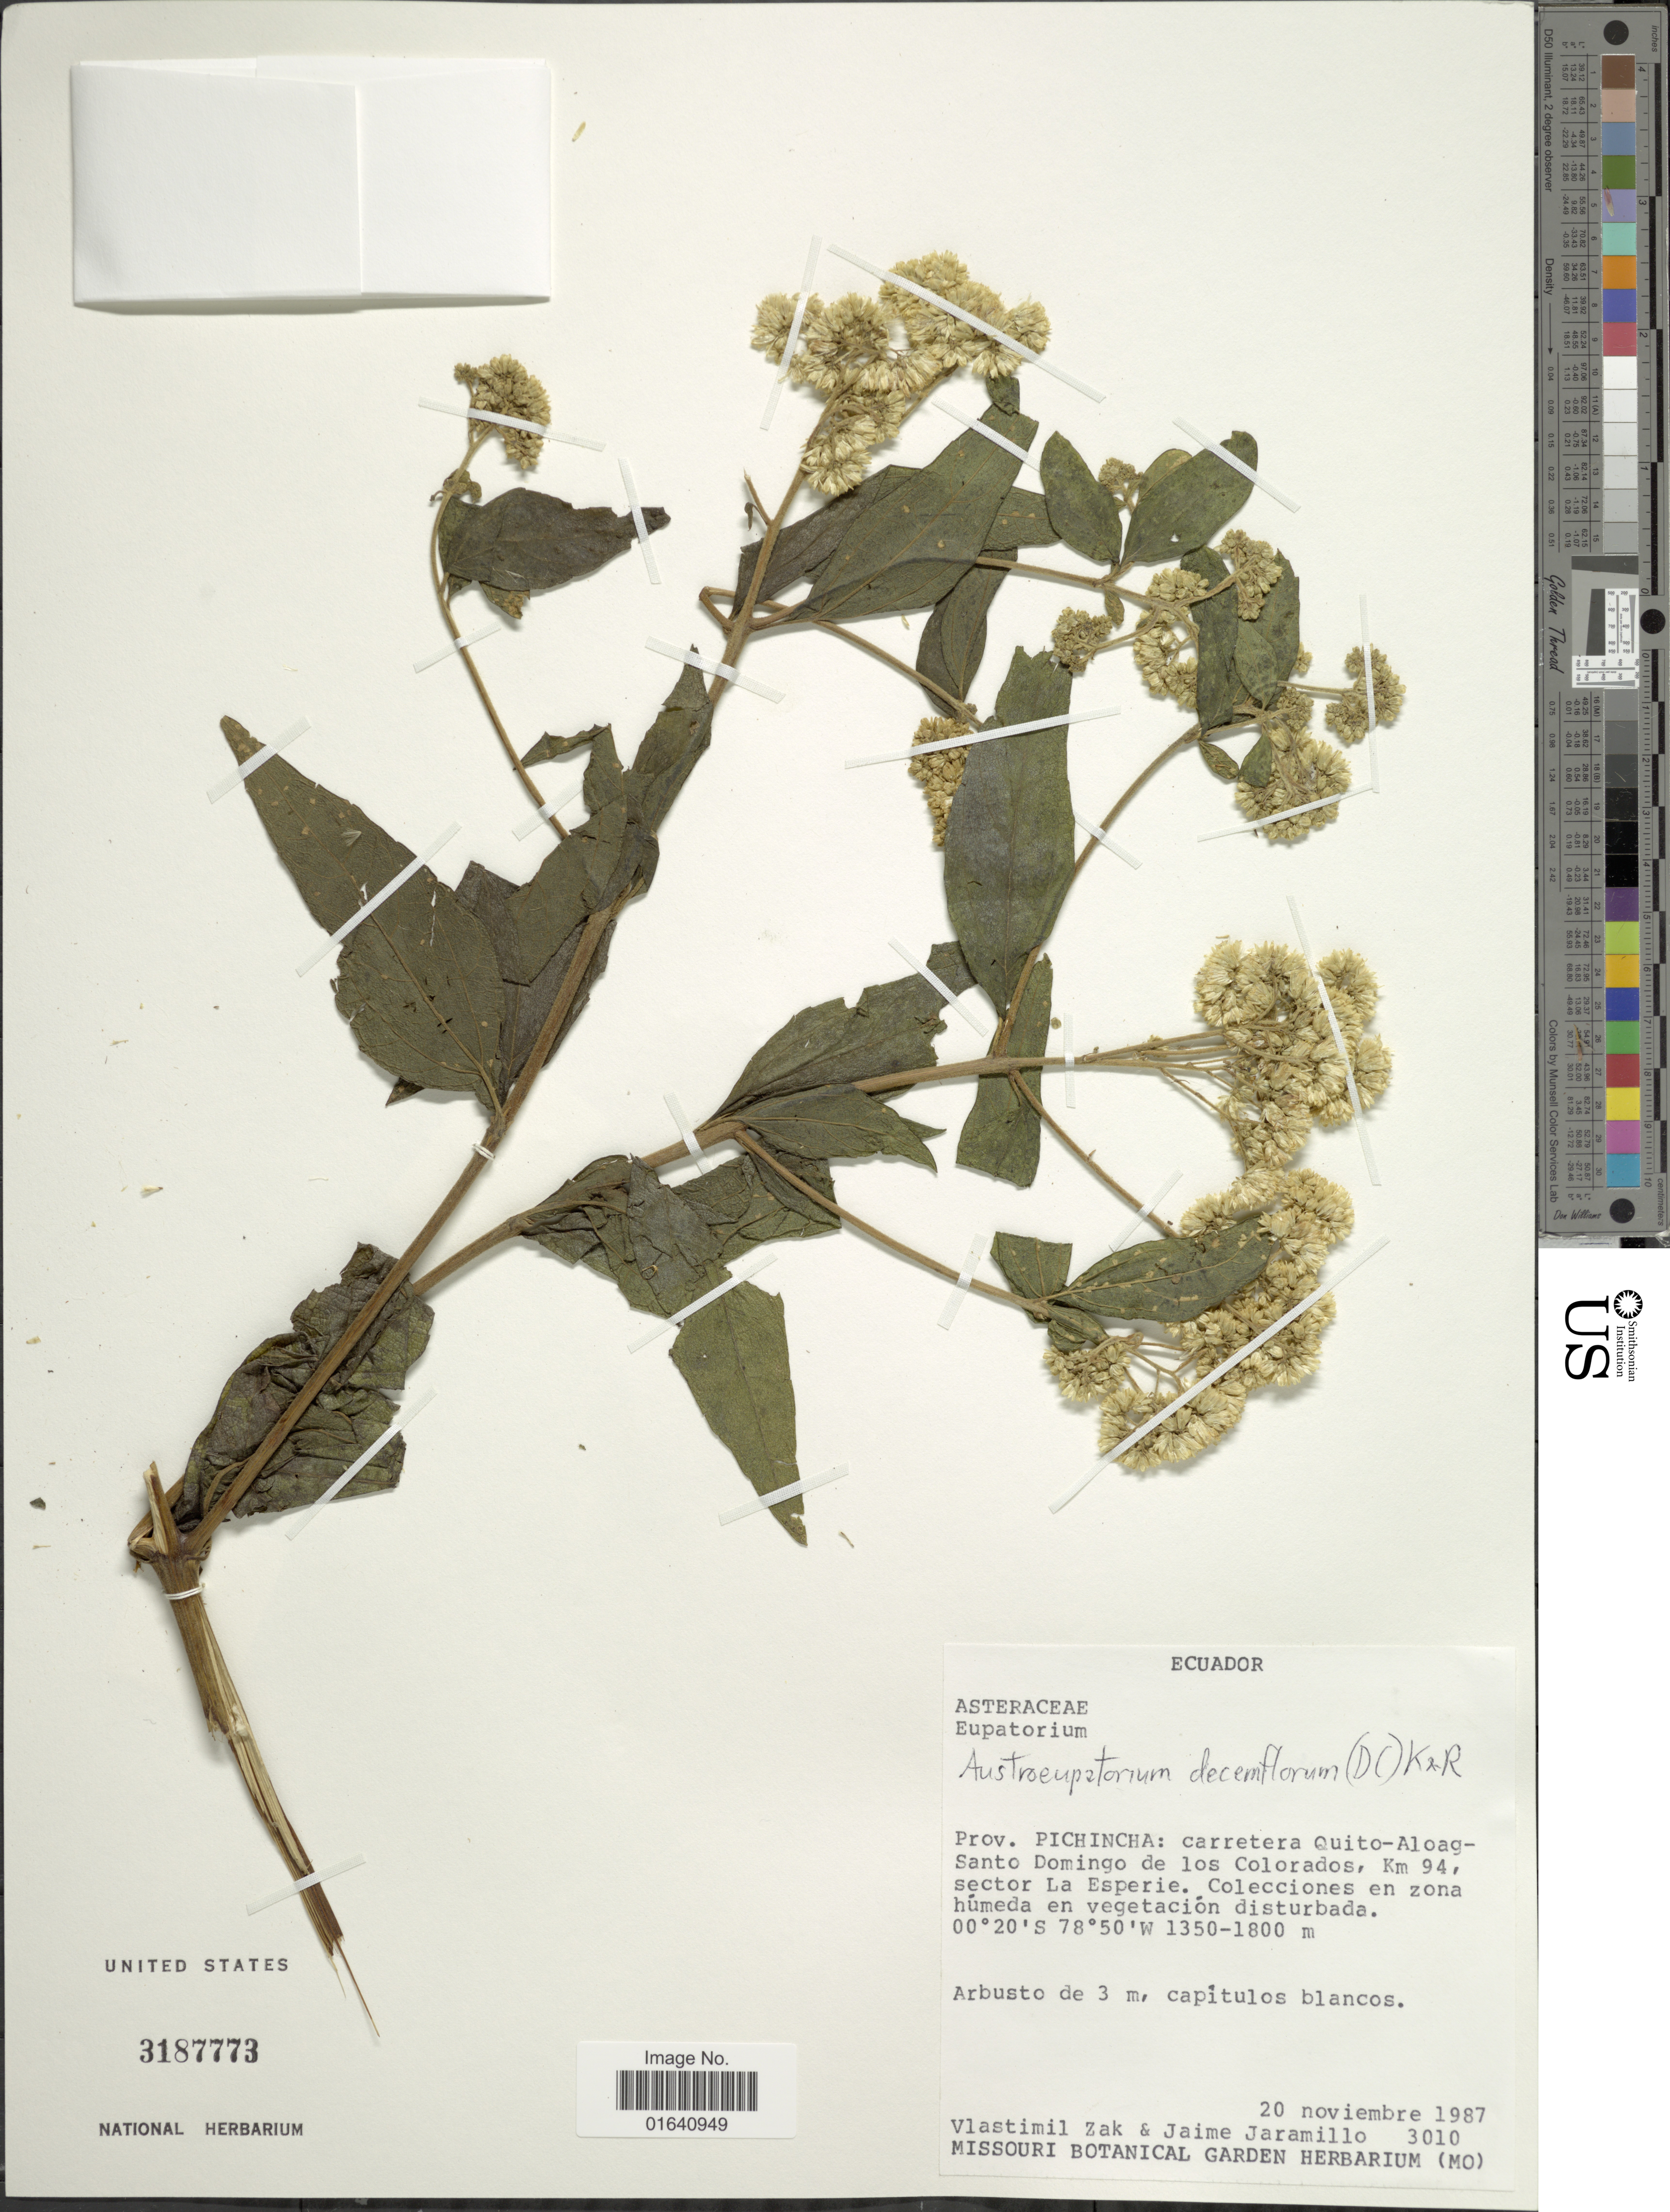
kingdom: Plantae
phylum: Tracheophyta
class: Magnoliopsida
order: Asterales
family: Asteraceae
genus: Austroeupatorium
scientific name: Austroeupatorium decemflorum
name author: (DC.) R.M. King & H. Rob.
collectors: V. Zak & J. Jaramillo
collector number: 3010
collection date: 1987-11-20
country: Ecuador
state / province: Pichincha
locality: Carretera Quito-Alaog-Santo Domingo de los Colorados, Km 94, sector La Esperie. Colecciones em zona húmeda en vegetación disturbada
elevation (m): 1350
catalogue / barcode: US 3187773